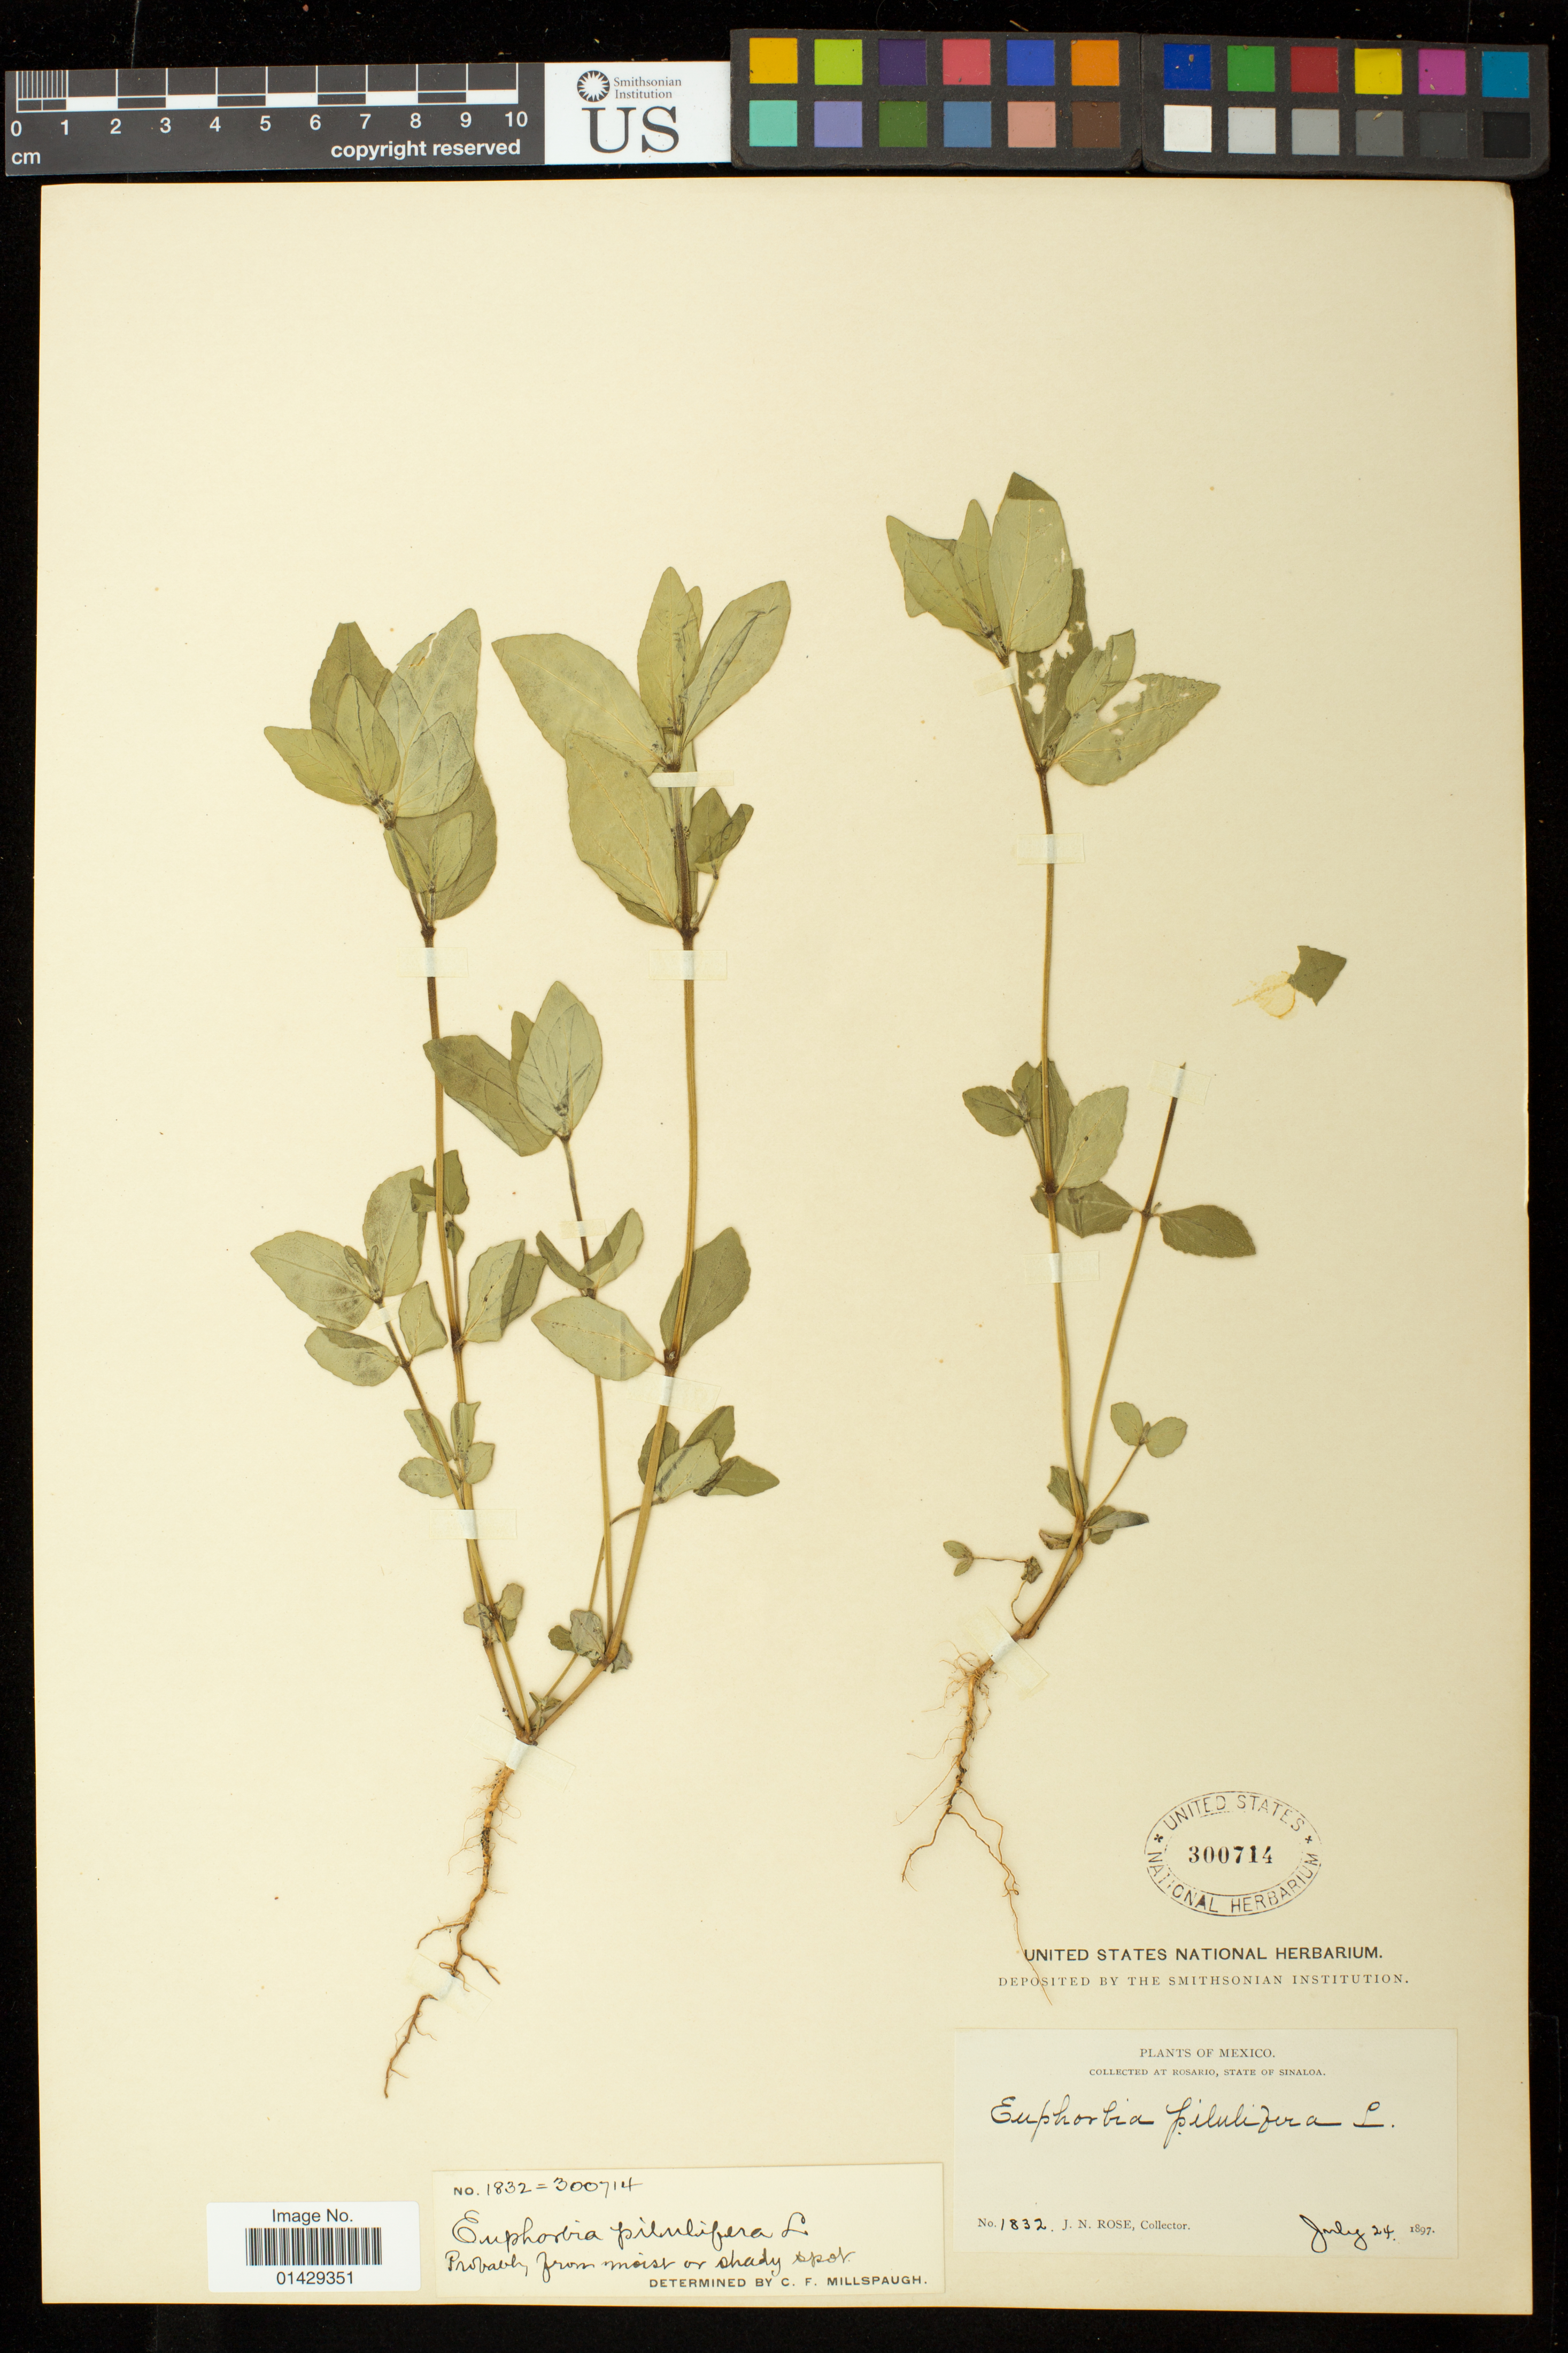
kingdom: Plantae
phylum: Tracheophyta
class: Magnoliopsida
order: Malpighiales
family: Euphorbiaceae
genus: Euphorbia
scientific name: Euphorbia hirta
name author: L.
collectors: J. N. Rose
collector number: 1832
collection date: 1897-07-24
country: Mexico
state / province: Sinaloa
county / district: Rosario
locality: Rosario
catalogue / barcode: US 300714